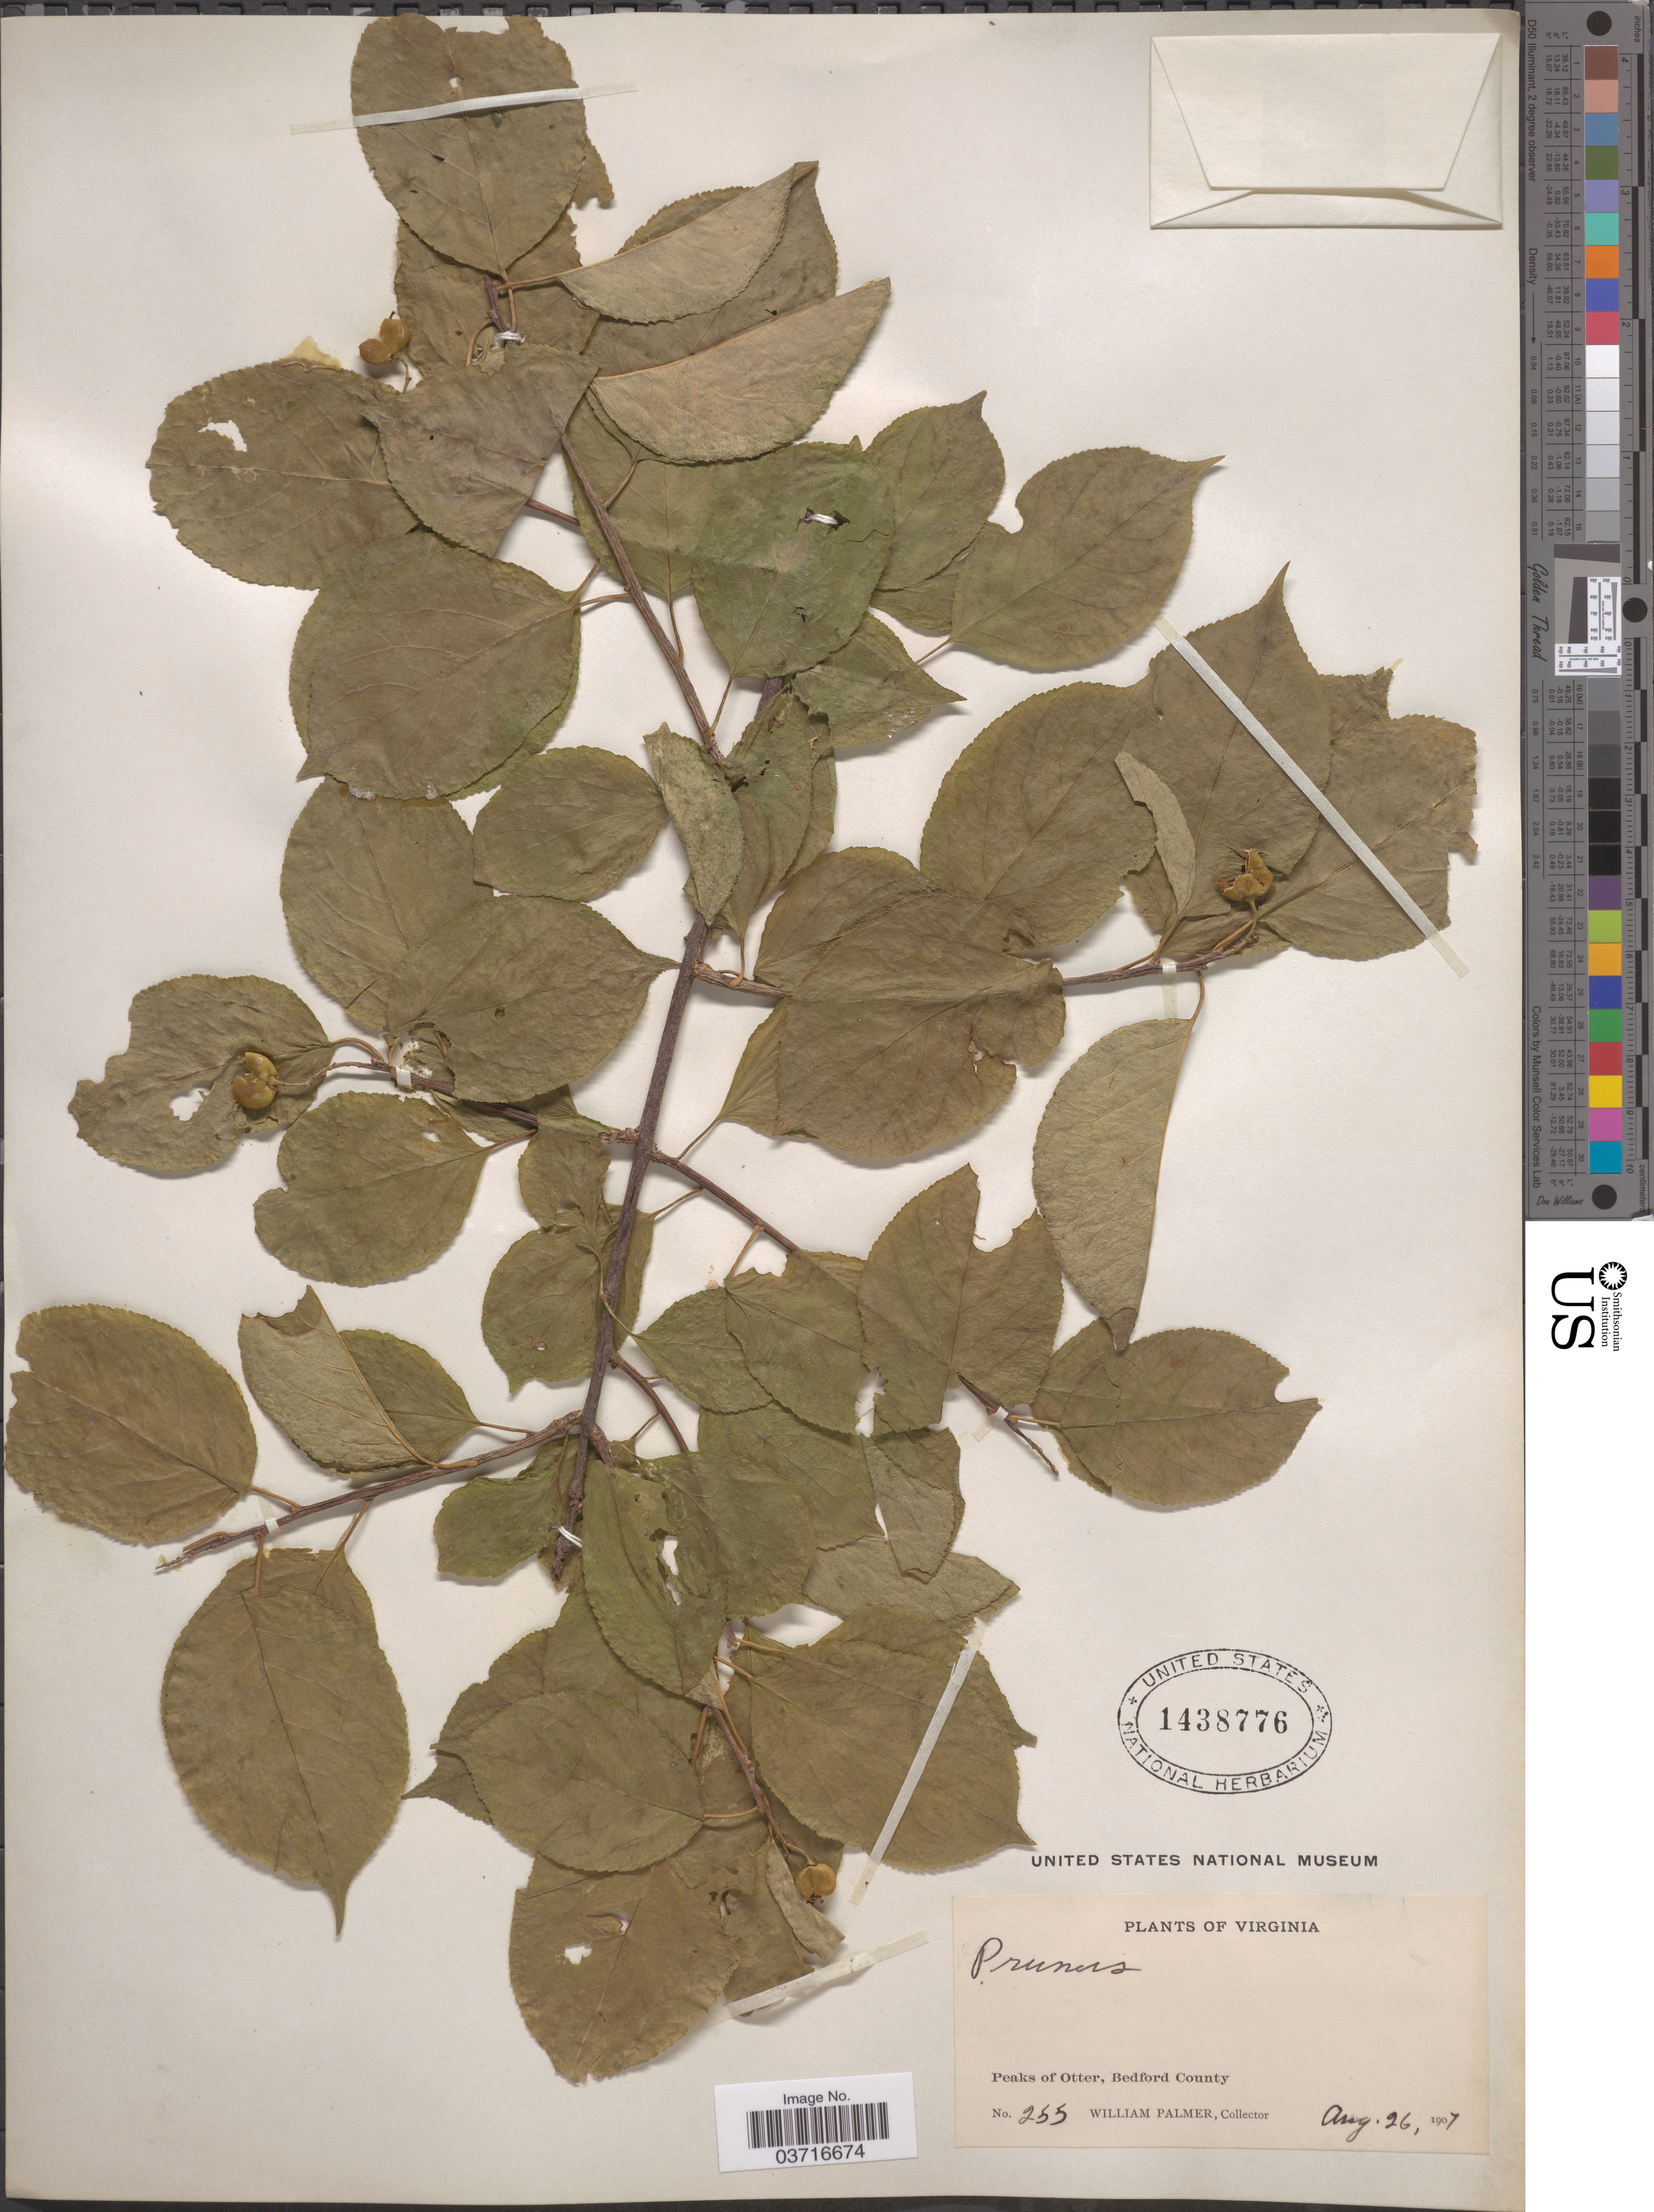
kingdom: Plantae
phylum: Tracheophyta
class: Magnoliopsida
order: Rosales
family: Rosaceae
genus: Prunus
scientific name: Prunus sp.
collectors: W. Palmer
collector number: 255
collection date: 1907-08-26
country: United States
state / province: Virginia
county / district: Bedford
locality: Peaks of Otter, Bedford County.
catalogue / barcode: US 1438776